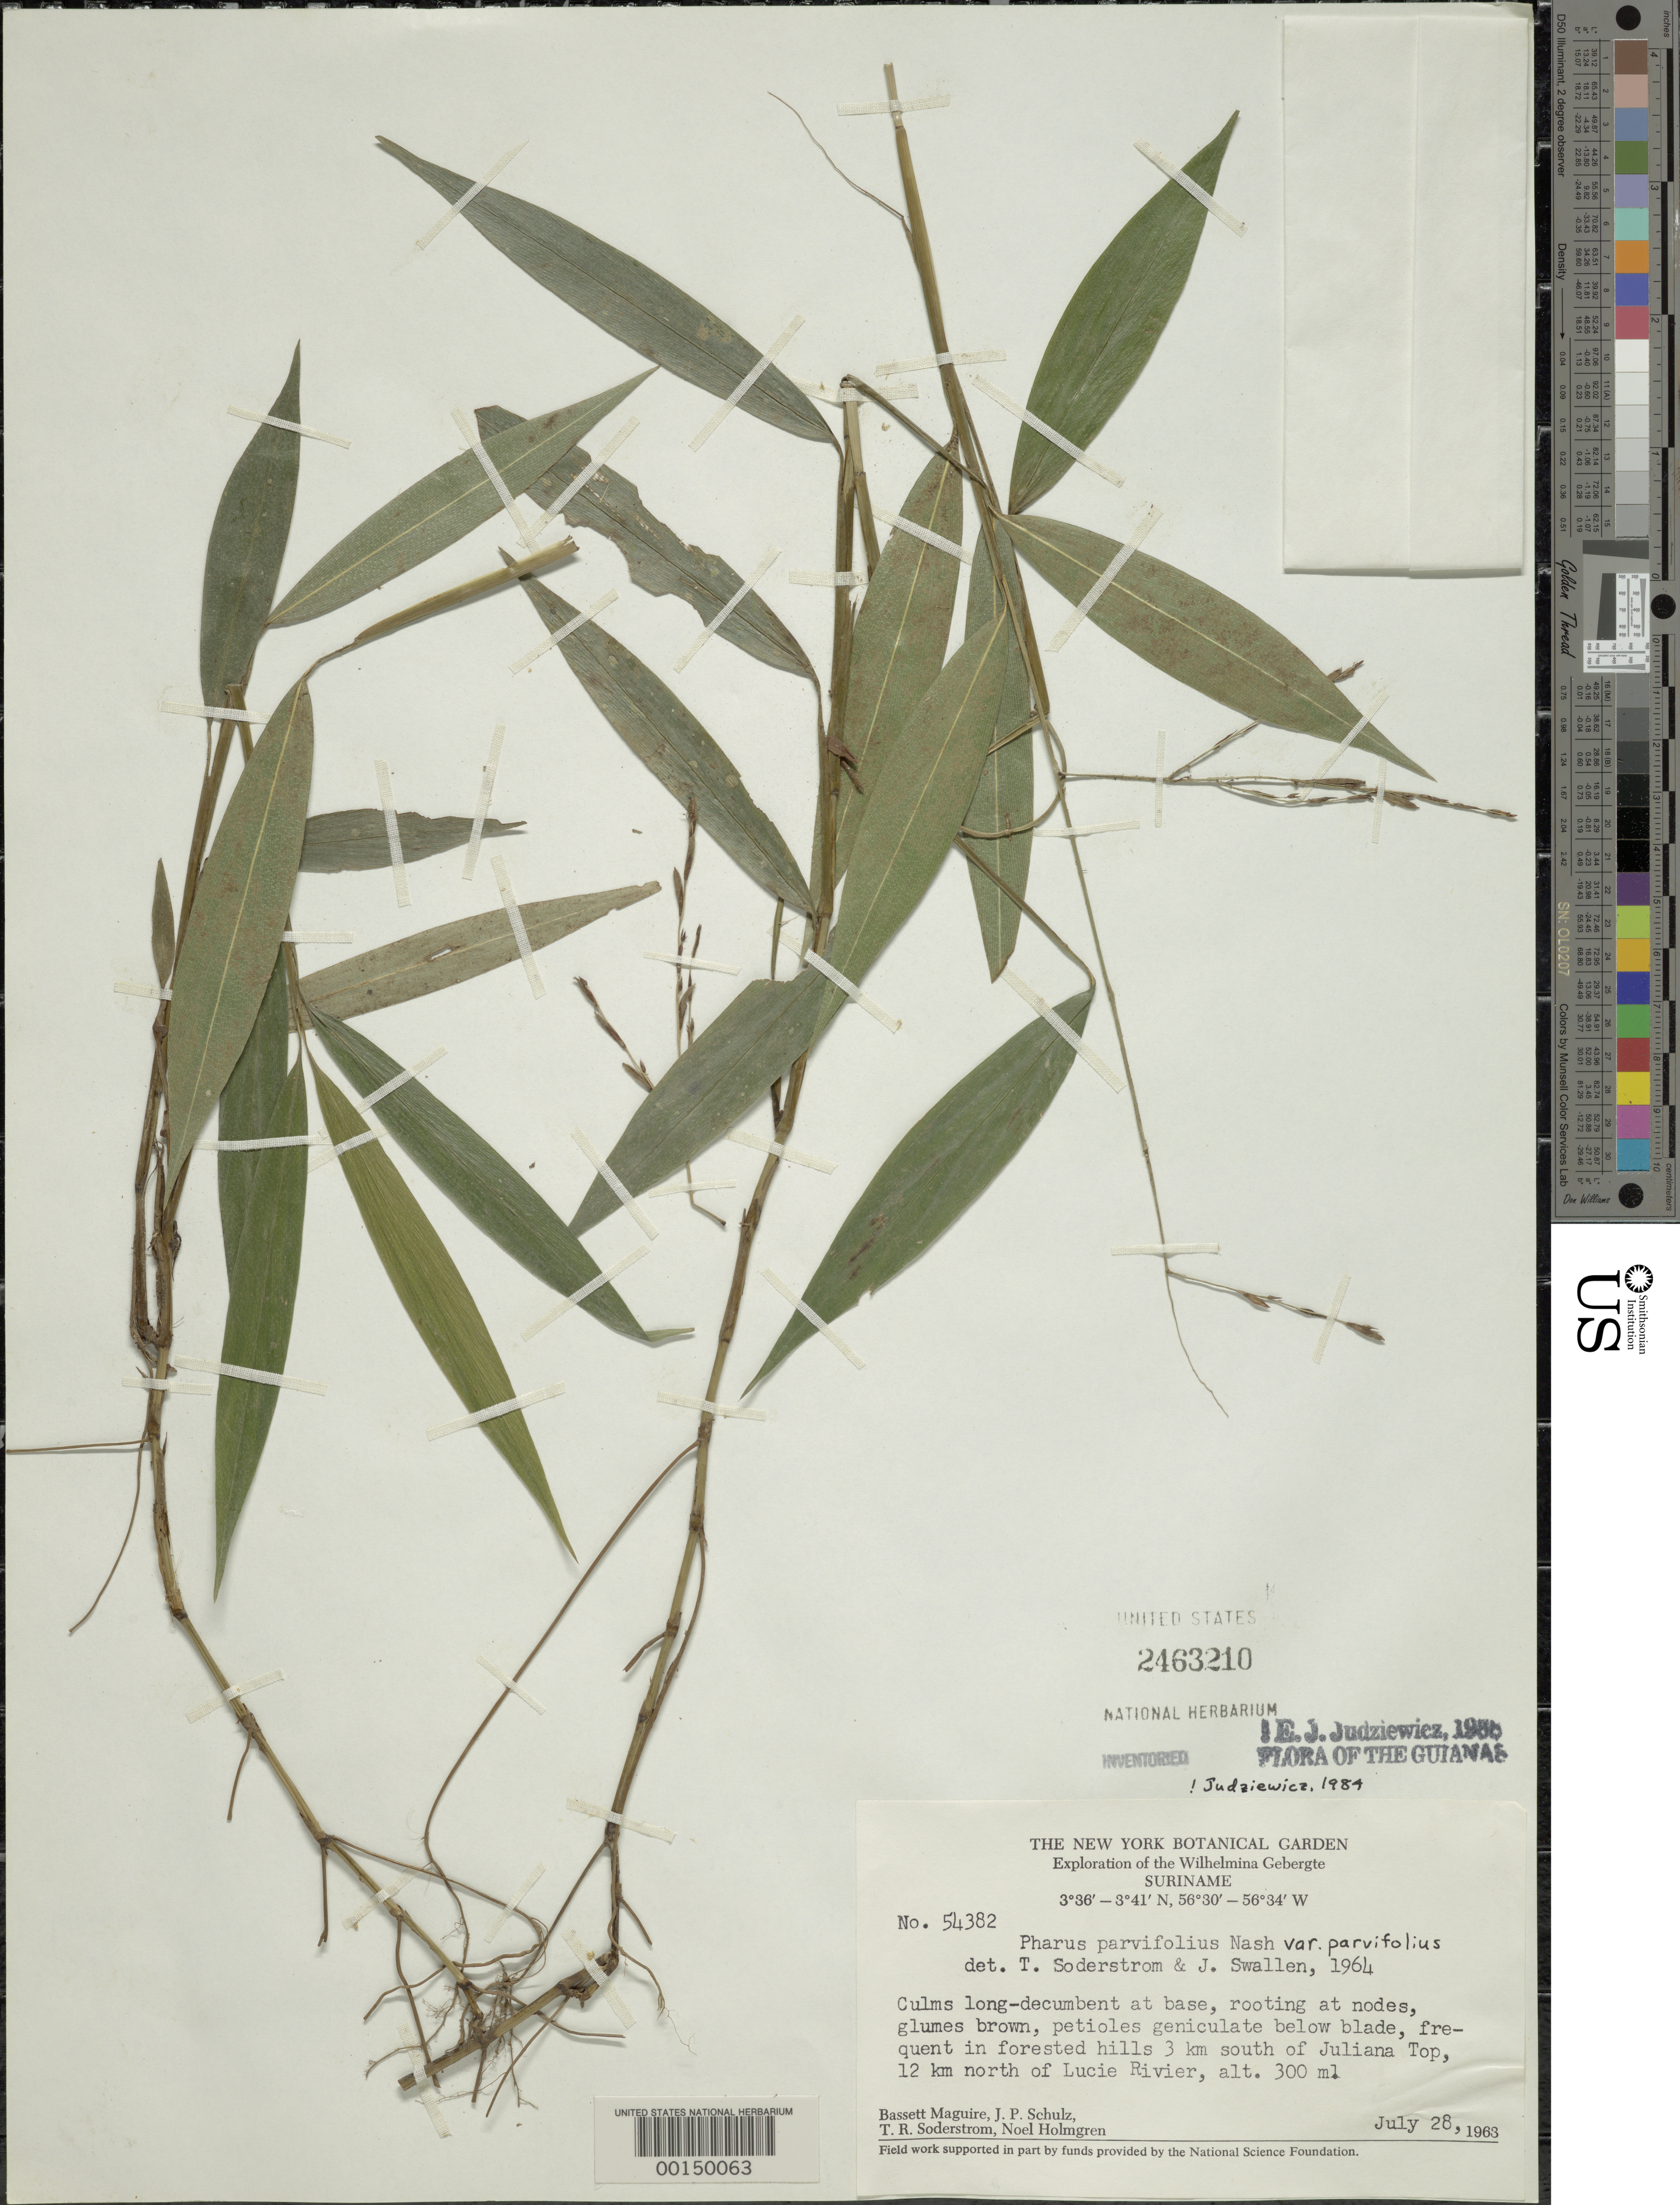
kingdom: Plantae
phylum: Tracheophyta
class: Liliopsida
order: Poales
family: Poaceae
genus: Pharus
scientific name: Pharus parvifolius subsp. elongatus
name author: Judz.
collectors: B. Maguire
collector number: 54382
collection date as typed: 28 Jul 1963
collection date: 1963-07-28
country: Suriname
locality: Lat. 03 36'n: long. 56 30'w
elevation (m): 300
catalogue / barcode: US 2463210